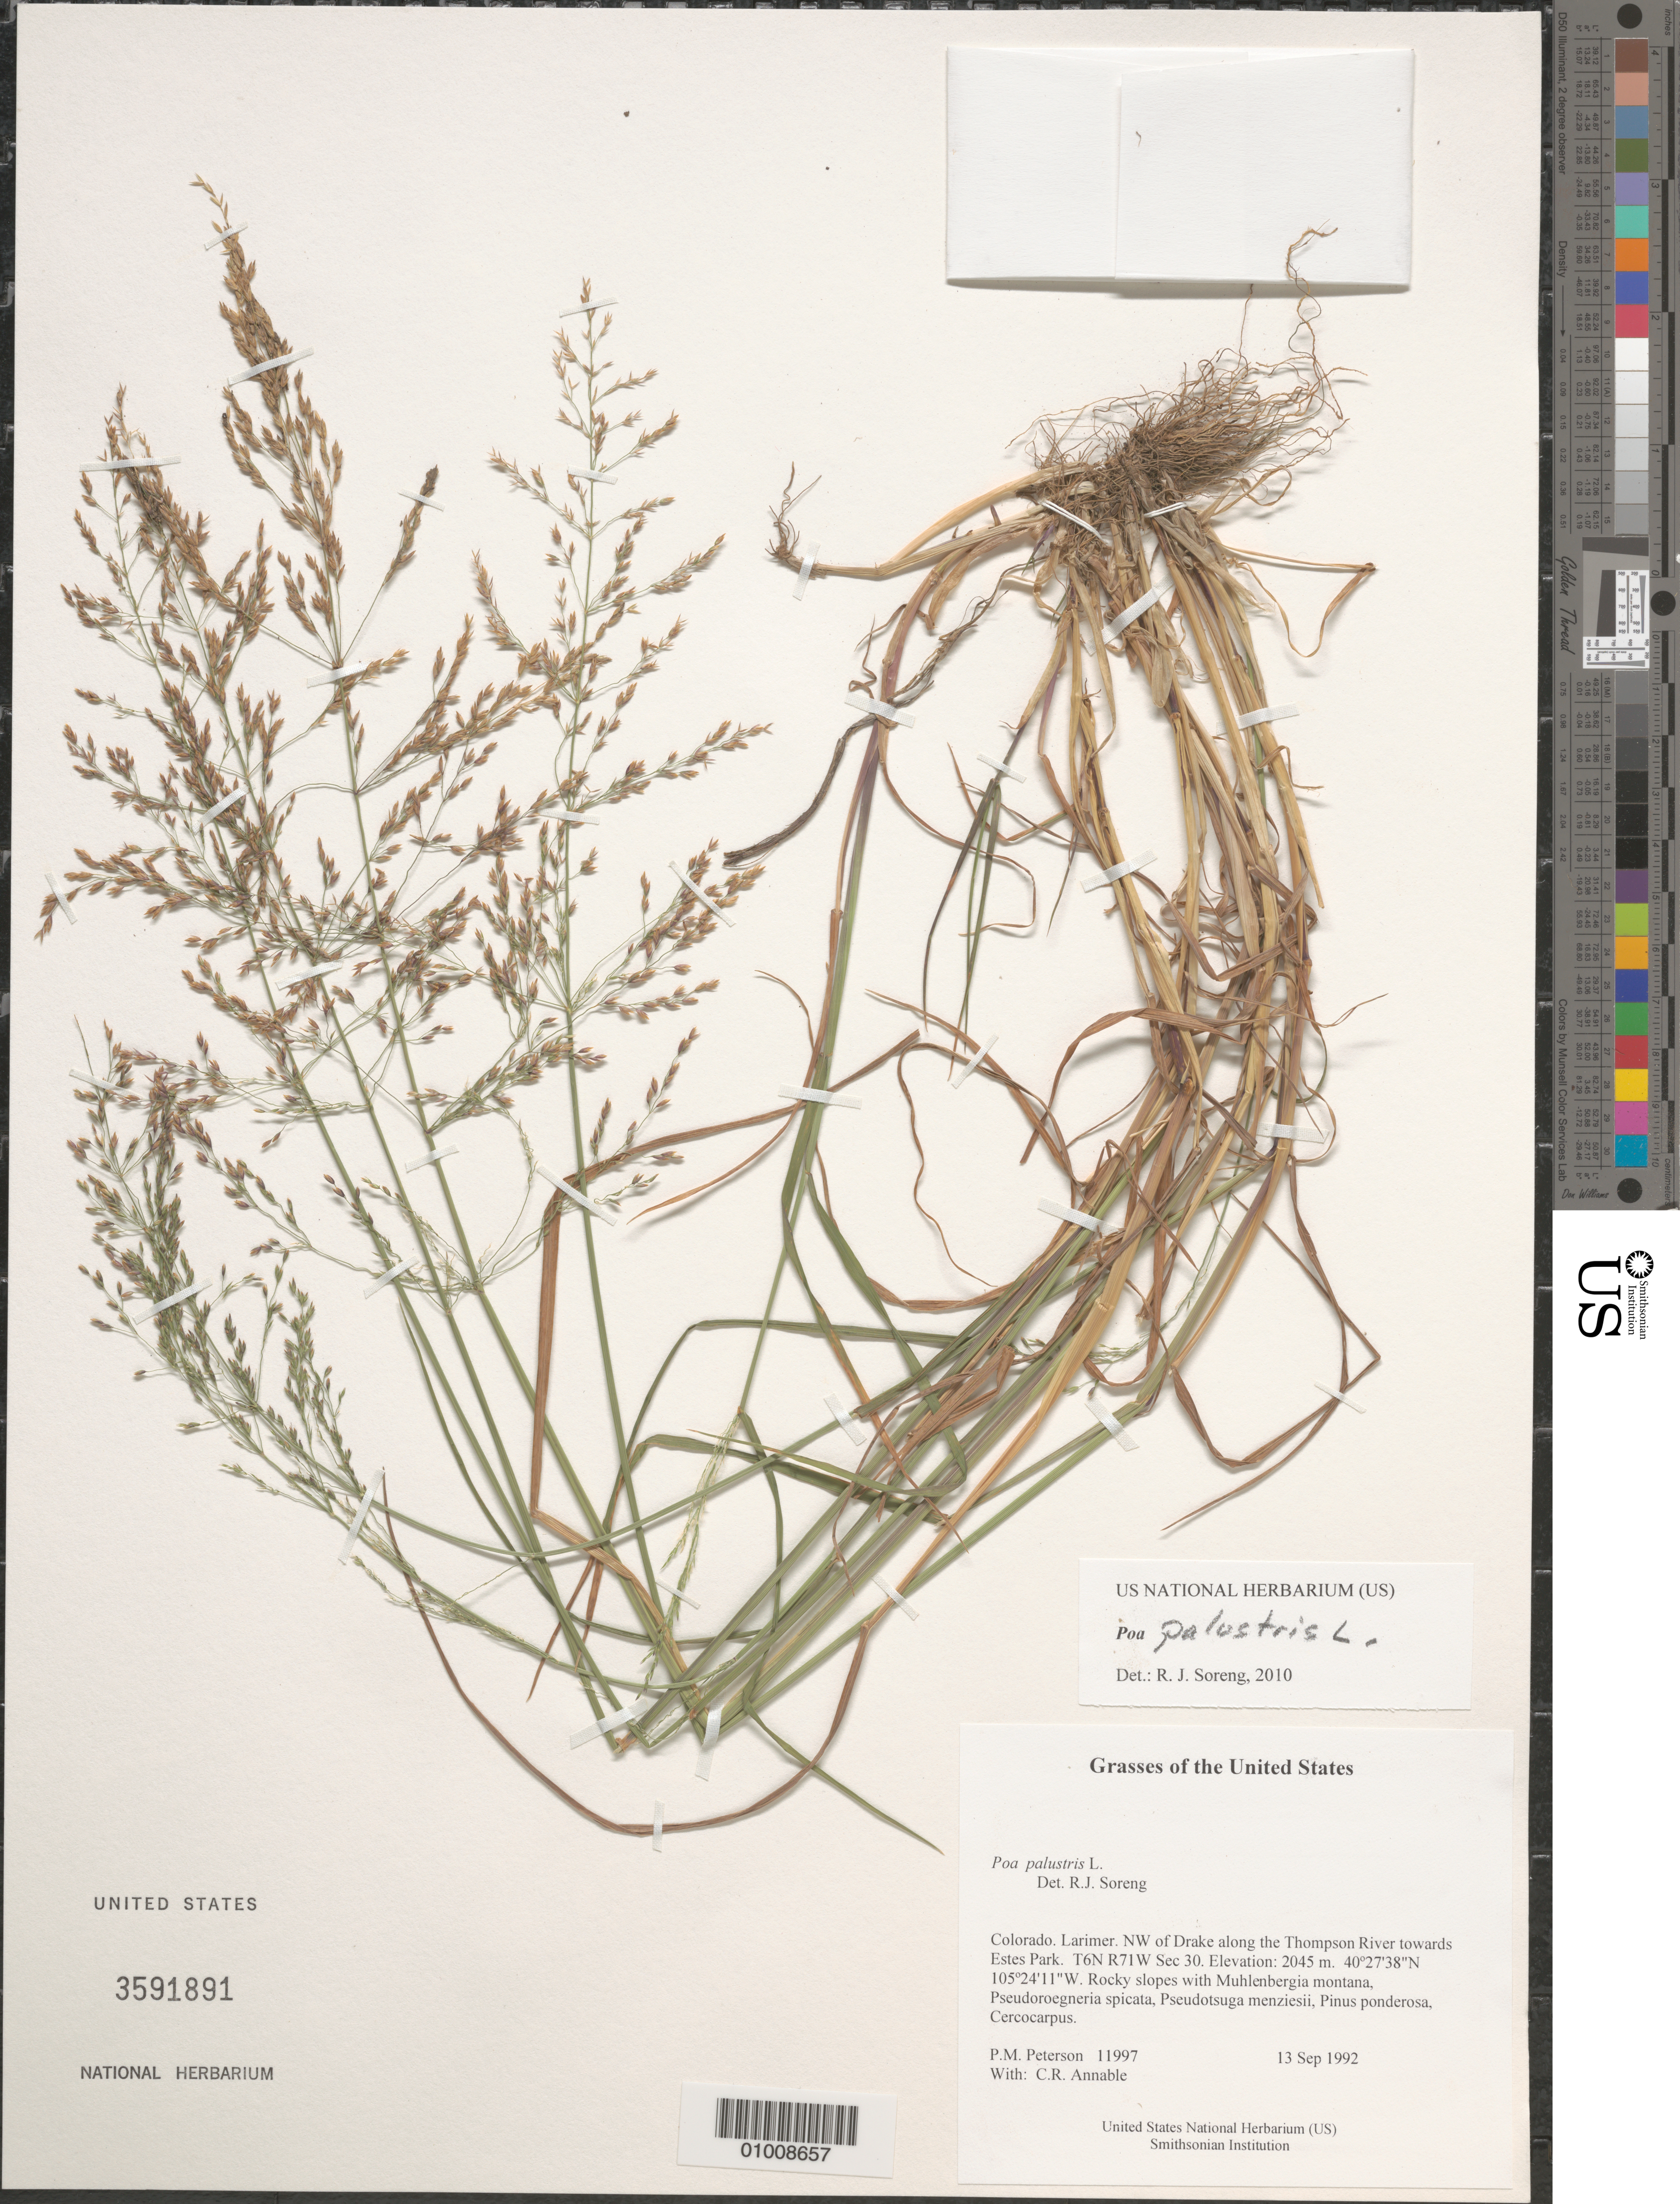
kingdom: Plantae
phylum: Tracheophyta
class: Liliopsida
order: Poales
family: Poaceae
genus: Poa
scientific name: Poa palustris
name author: L.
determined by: Soreng, Robert J., Research Associate (BOT), Smithsonian Institution - National Museum of Natural History (UNITED STATES)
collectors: P. M. Peterson & C. R. Annable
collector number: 11997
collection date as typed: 13 Sep 1992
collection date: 1992-09-13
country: United States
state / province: Colorado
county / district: Larimer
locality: NW of Drake along the Thompson River towards Estes Park. T6N R71W Sec 30.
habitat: Rocky slopes with Muhlenbergia montana, Pseudoroegneria spicata, Pseudotsuga menziesii, Pinus ponderosa, Cercocarpus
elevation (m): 2045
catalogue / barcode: US 3591891